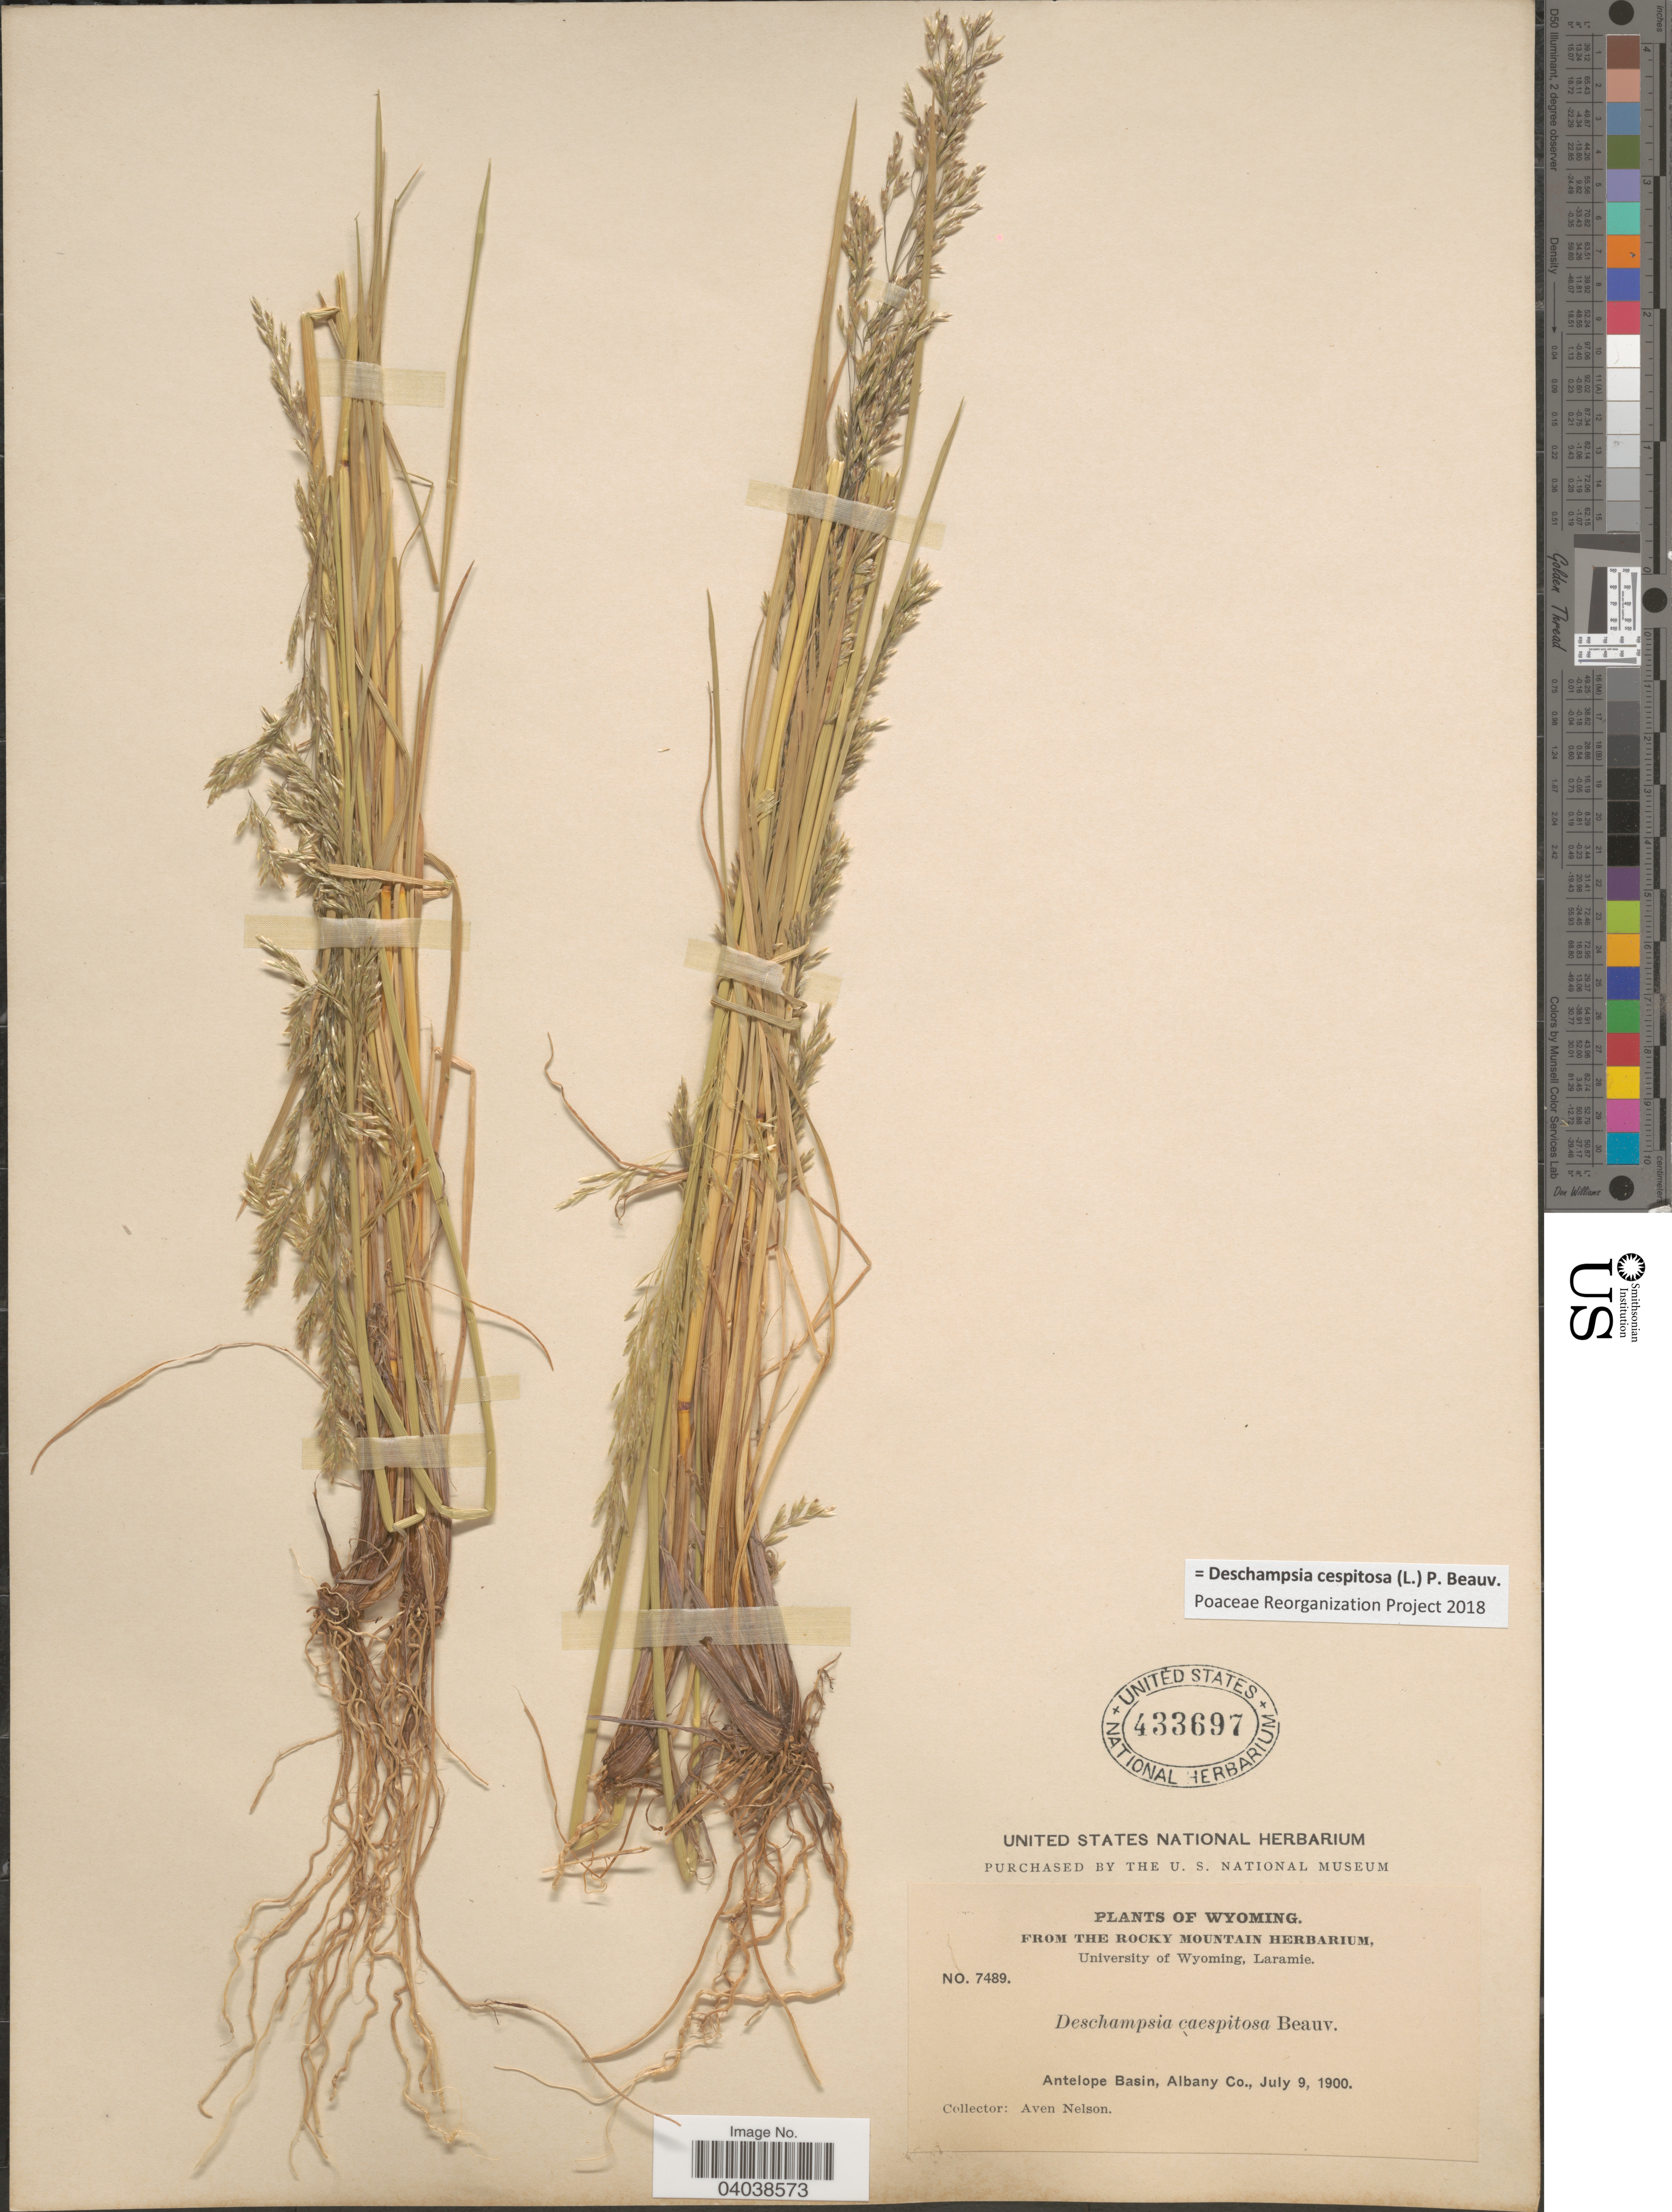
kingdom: Plantae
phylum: Tracheophyta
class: Liliopsida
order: Poales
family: Poaceae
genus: Deschampsia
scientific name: Deschampsia cespitosa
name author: (L.) P. Beauv.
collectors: A. Nelson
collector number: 7489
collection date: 1900-07-09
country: United States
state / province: Wyoming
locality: Antelope Basin, Albany Co.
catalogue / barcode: US 433697